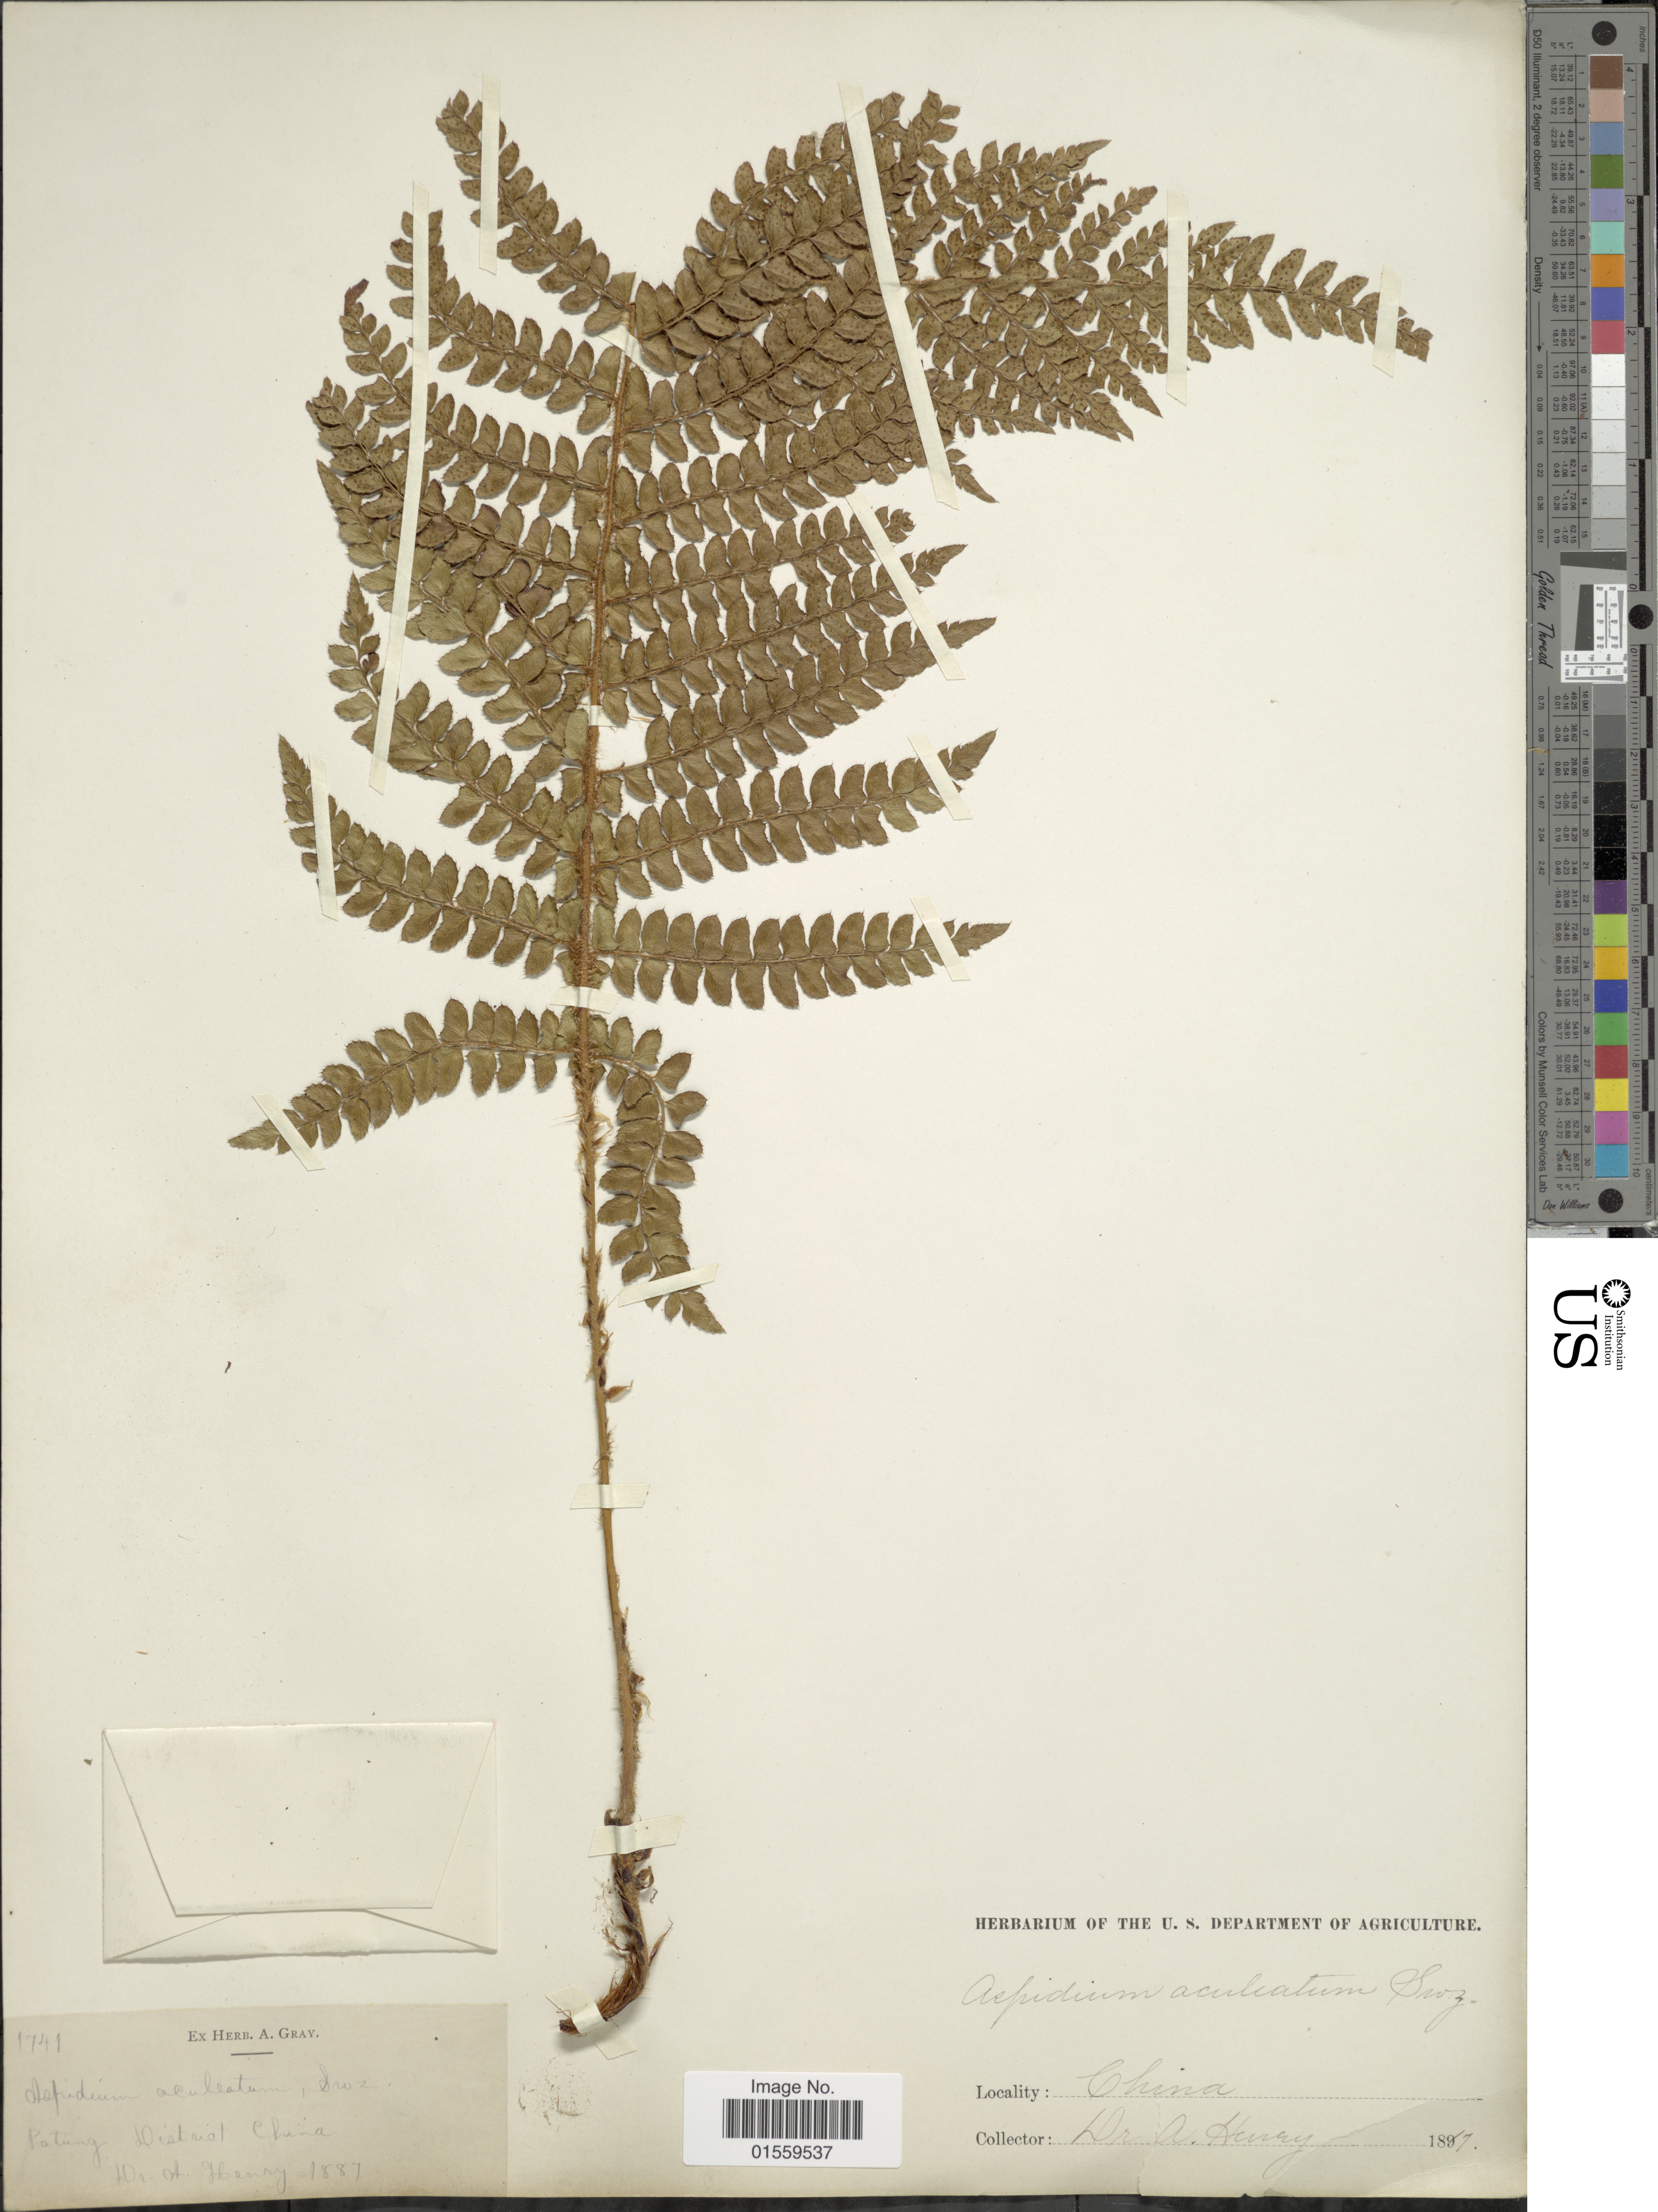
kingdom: Plantae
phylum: Tracheophyta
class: Polypodiopsida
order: Polypodiales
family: Dryopteridaceae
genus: Polystichum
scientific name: Polystichum setiferum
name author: (Forssk.) Moore ex Woynar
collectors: A. Henry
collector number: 1741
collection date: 1887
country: China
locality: Patung, District China.